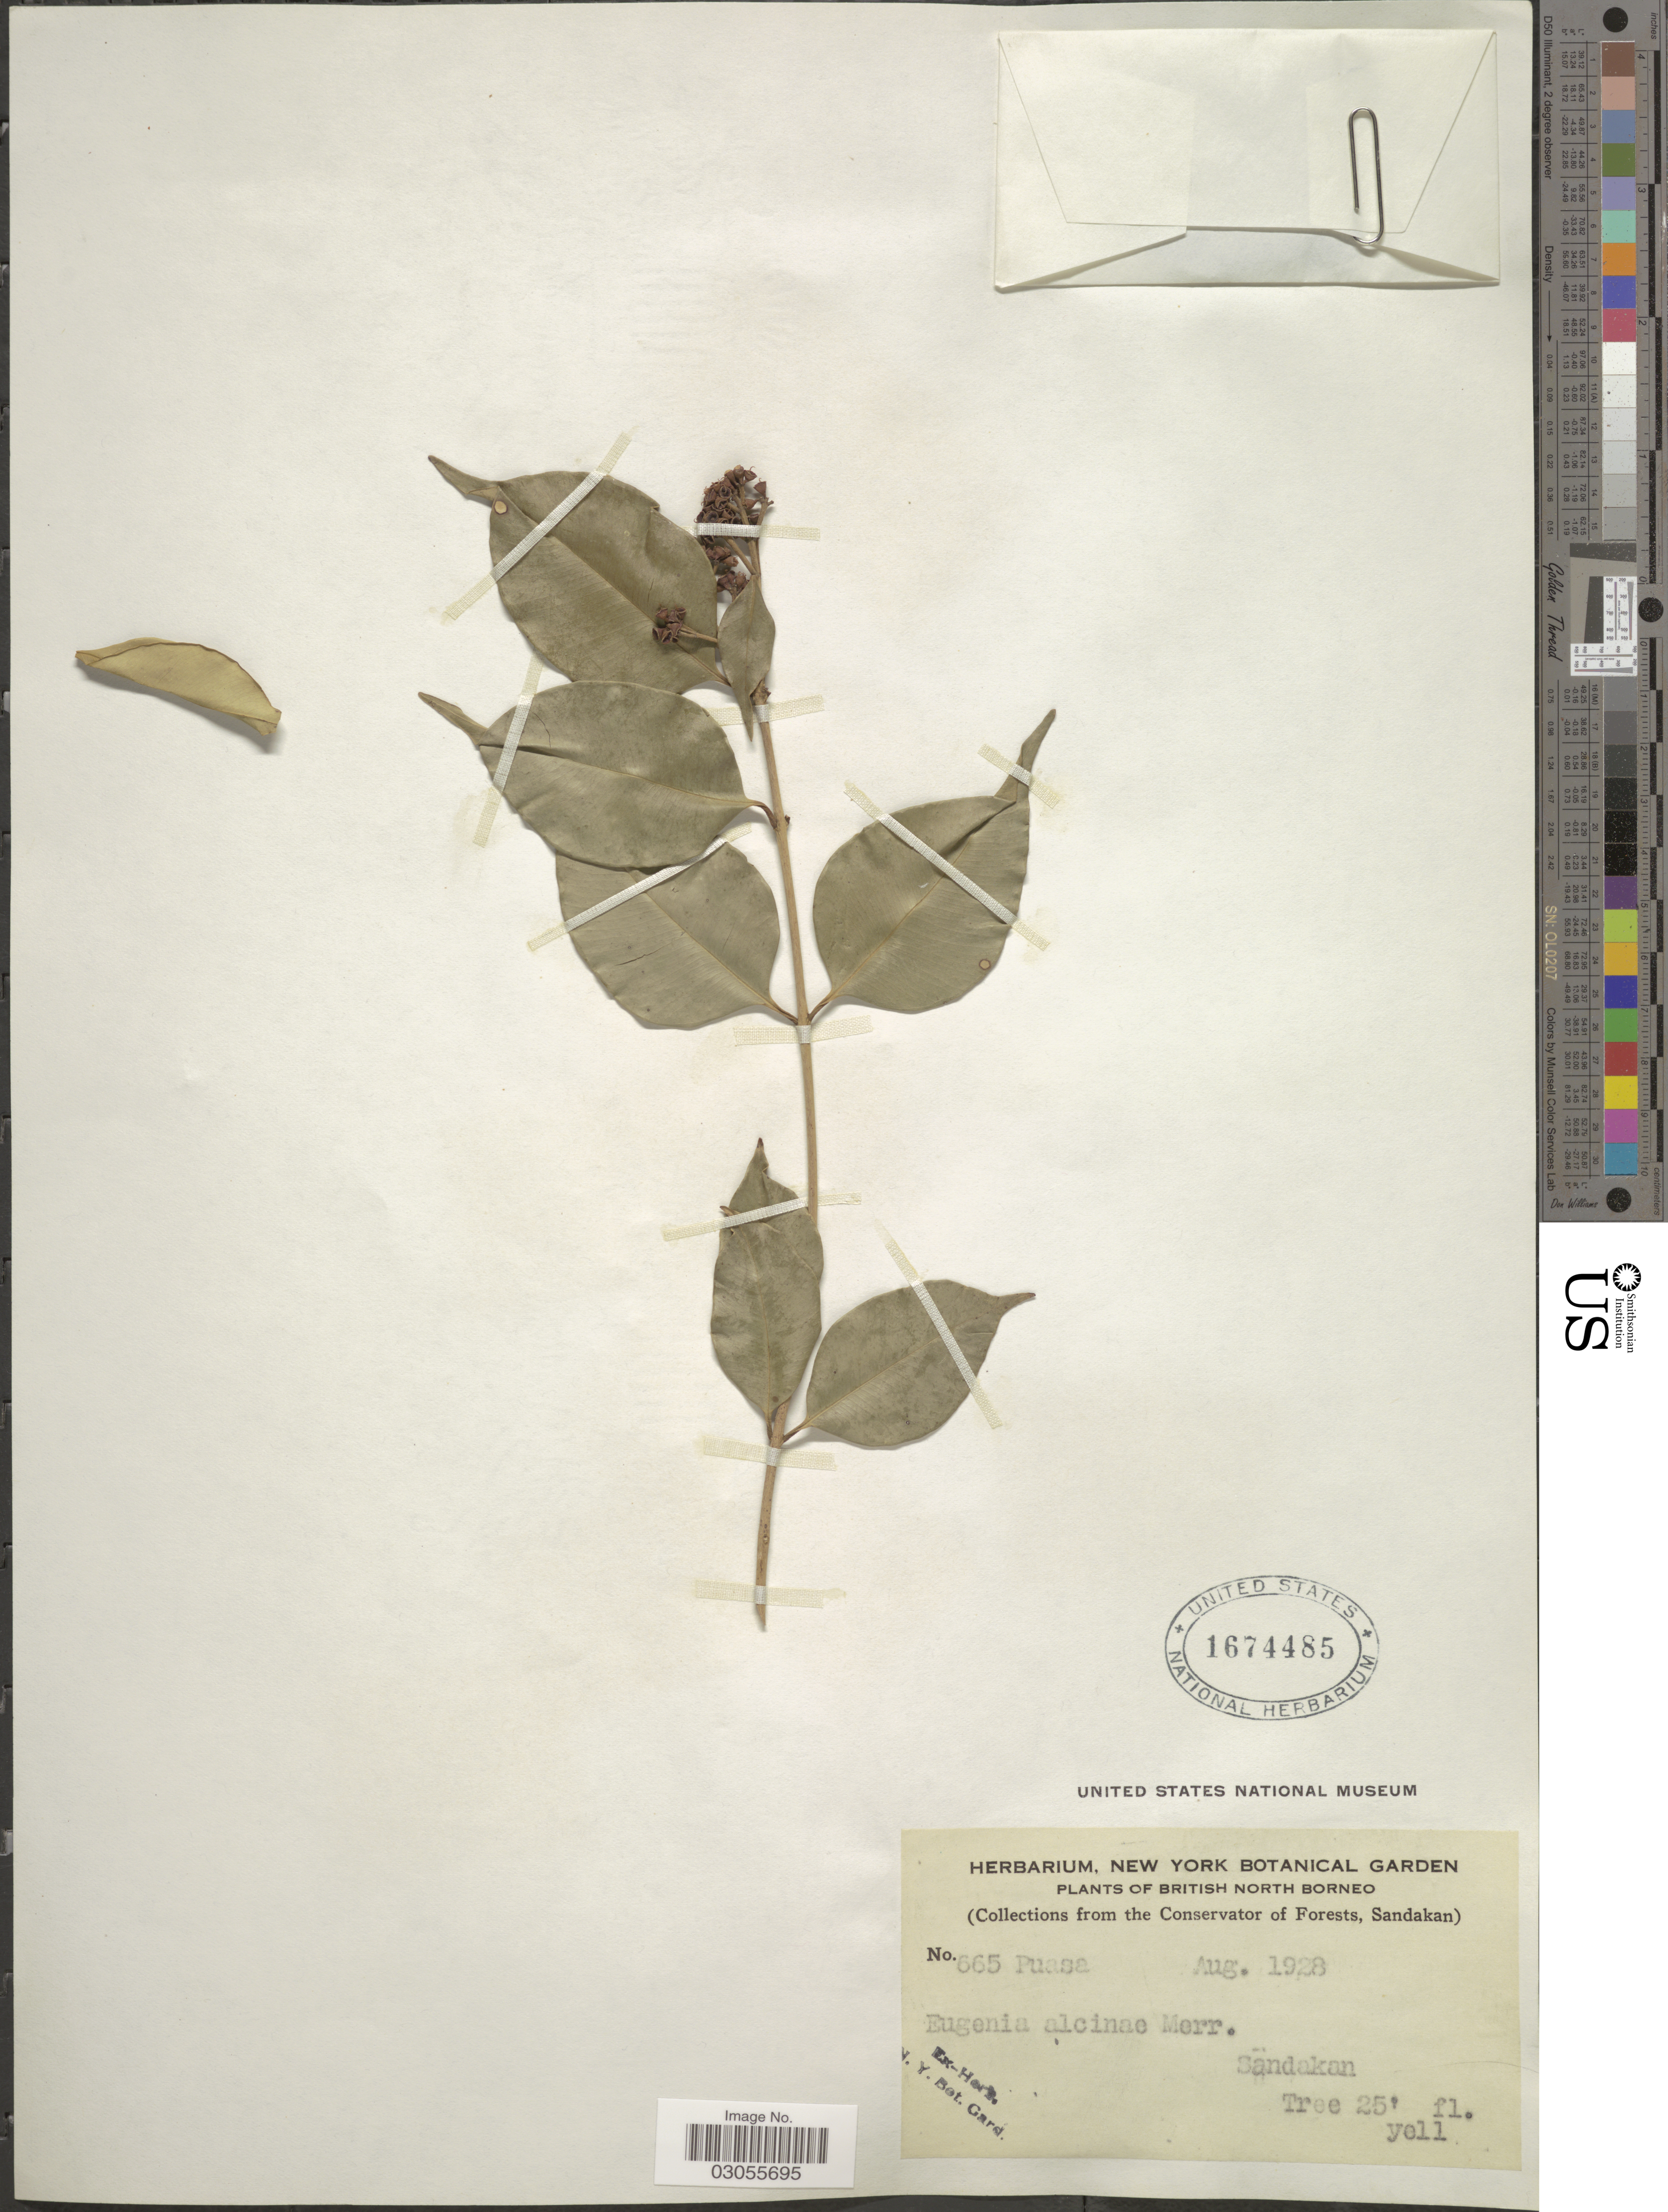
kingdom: Plantae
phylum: Tracheophyta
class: Magnoliopsida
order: Myrtales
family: Myrtaceae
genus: Syzygium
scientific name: Syzygium leucoxylon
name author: Korth.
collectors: Puasa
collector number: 665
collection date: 1928-08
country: Malaysia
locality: British North Borneo. Sandakan.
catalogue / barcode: US 1674485